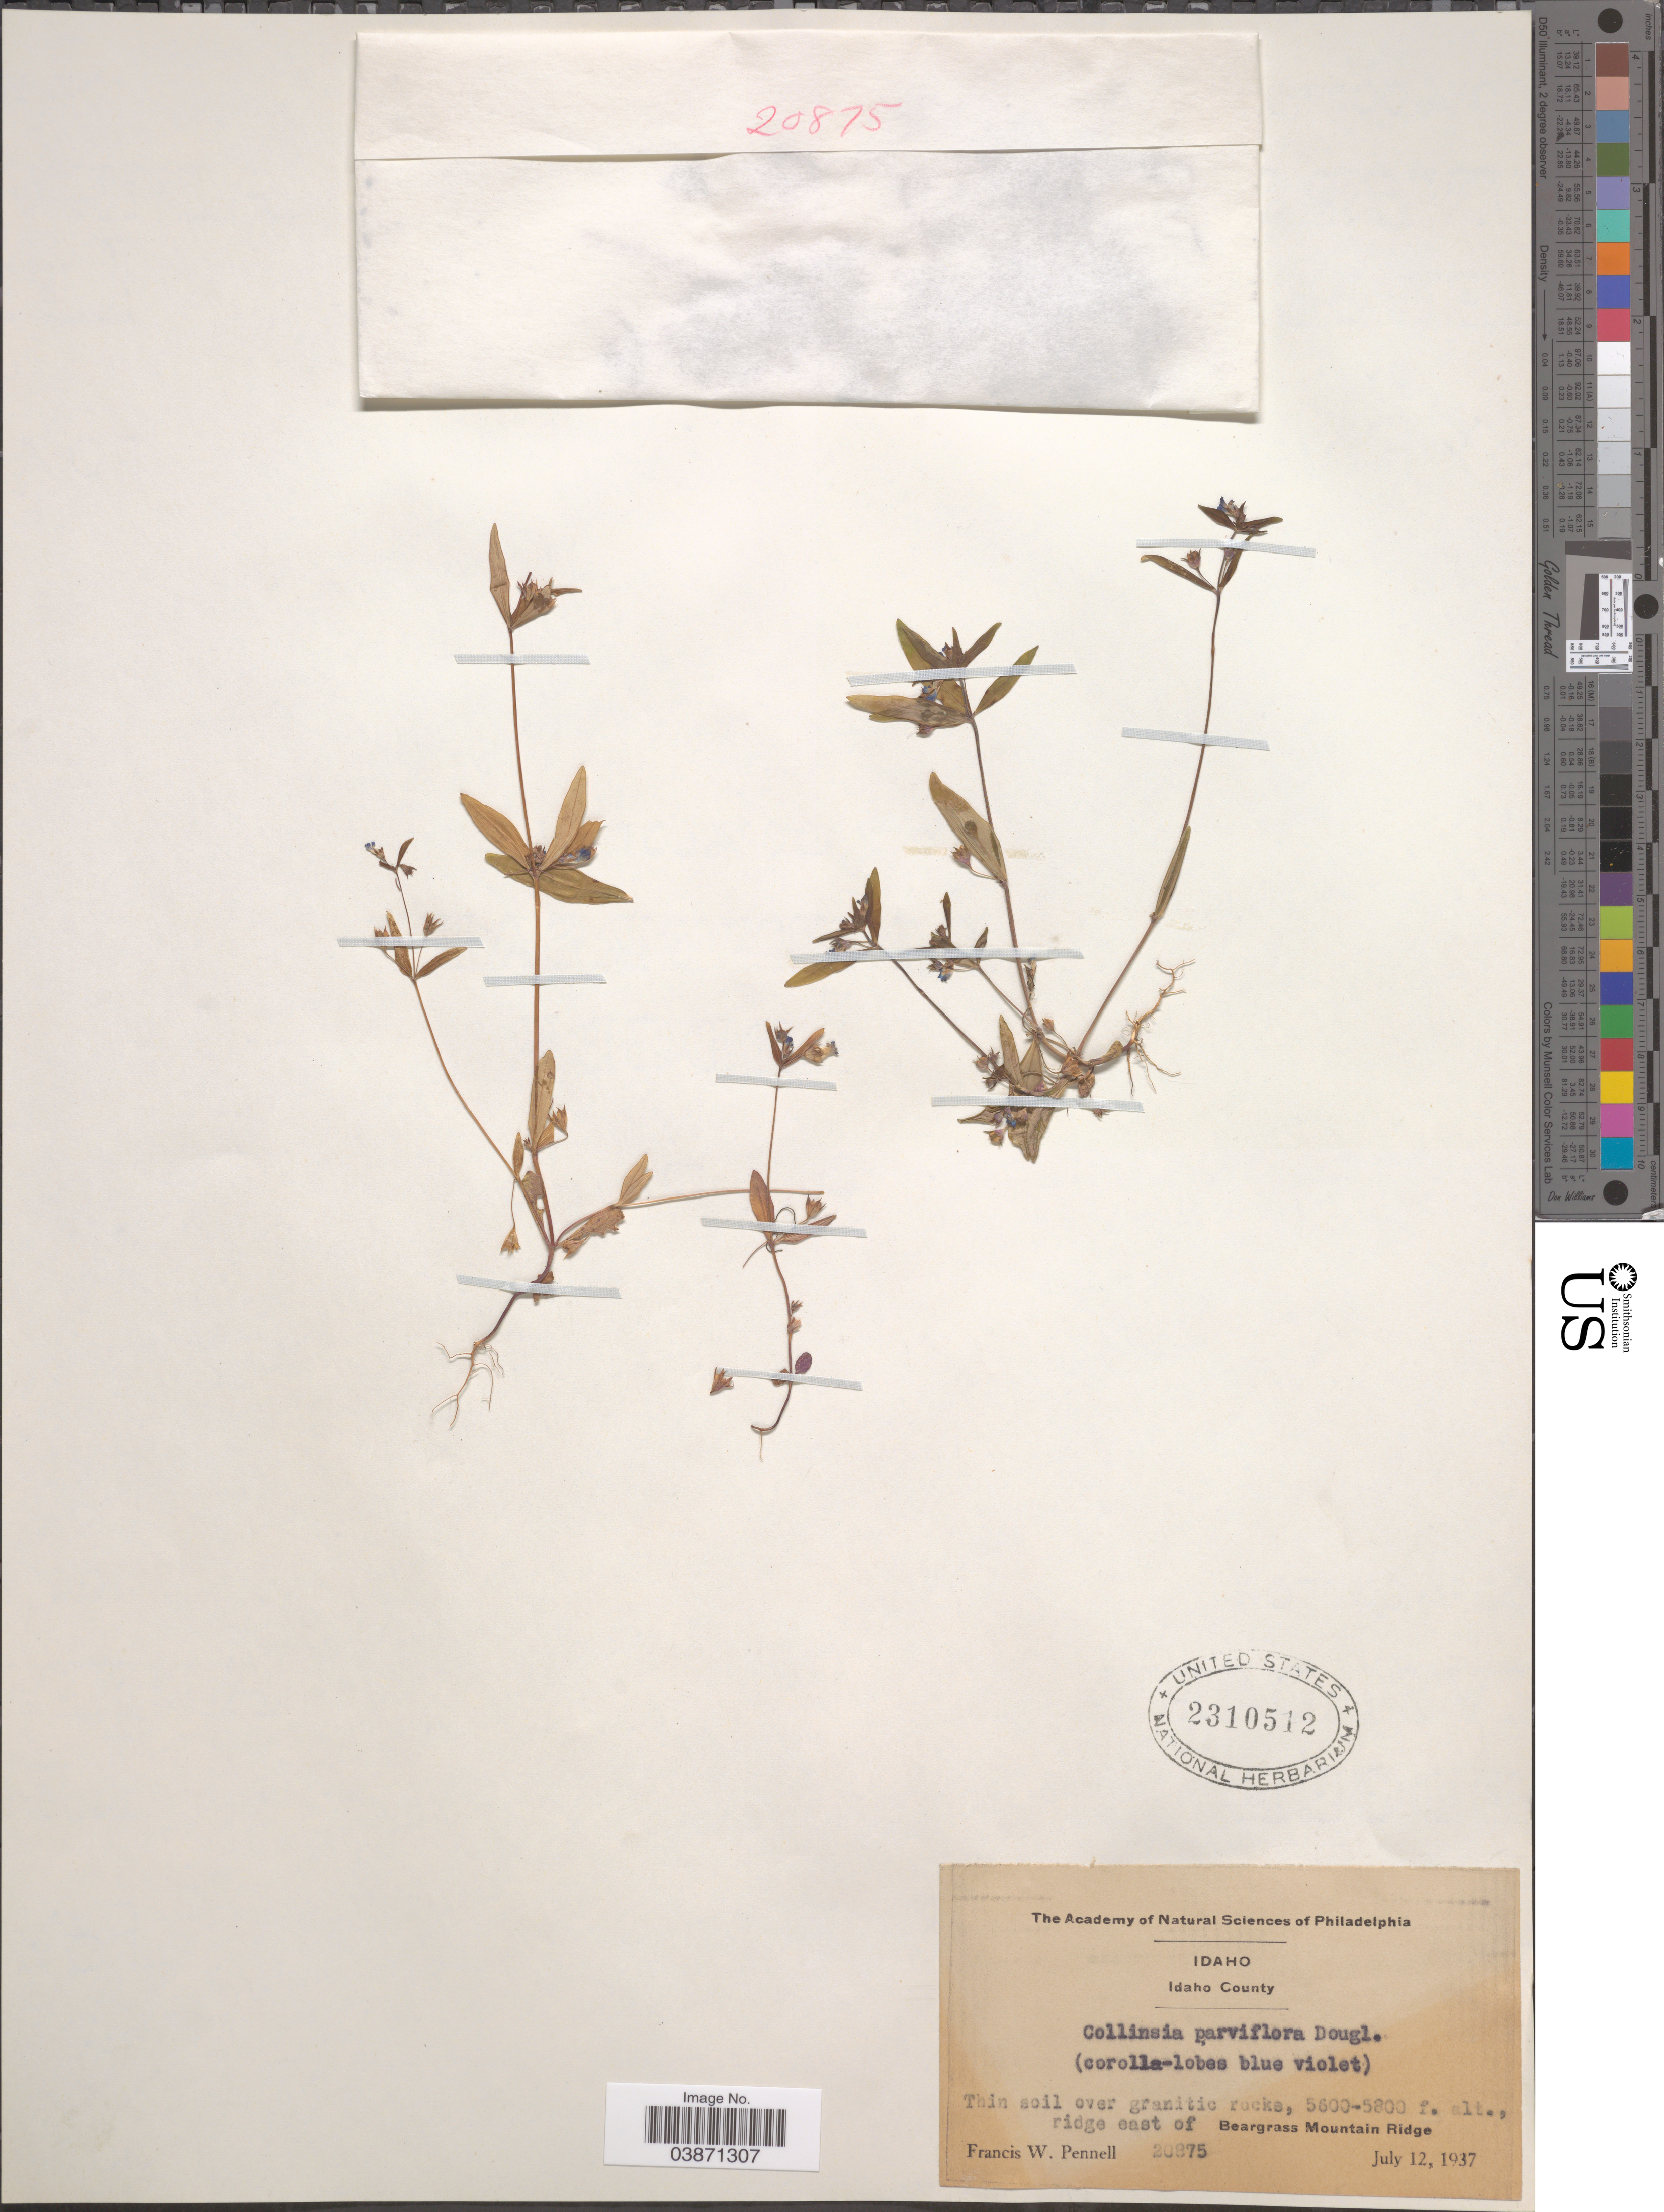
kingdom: Plantae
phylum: Tracheophyta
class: Magnoliopsida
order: Lamiales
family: Plantaginaceae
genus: Collinsia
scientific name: Collinsia parviflora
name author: Douglas ex Lindl.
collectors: F. W. Pennell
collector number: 20875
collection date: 1937-07-12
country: United States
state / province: Idaho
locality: Idaho County. Ridge east of Beargrass Mountain Ridge.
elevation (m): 1707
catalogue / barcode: US 2310512